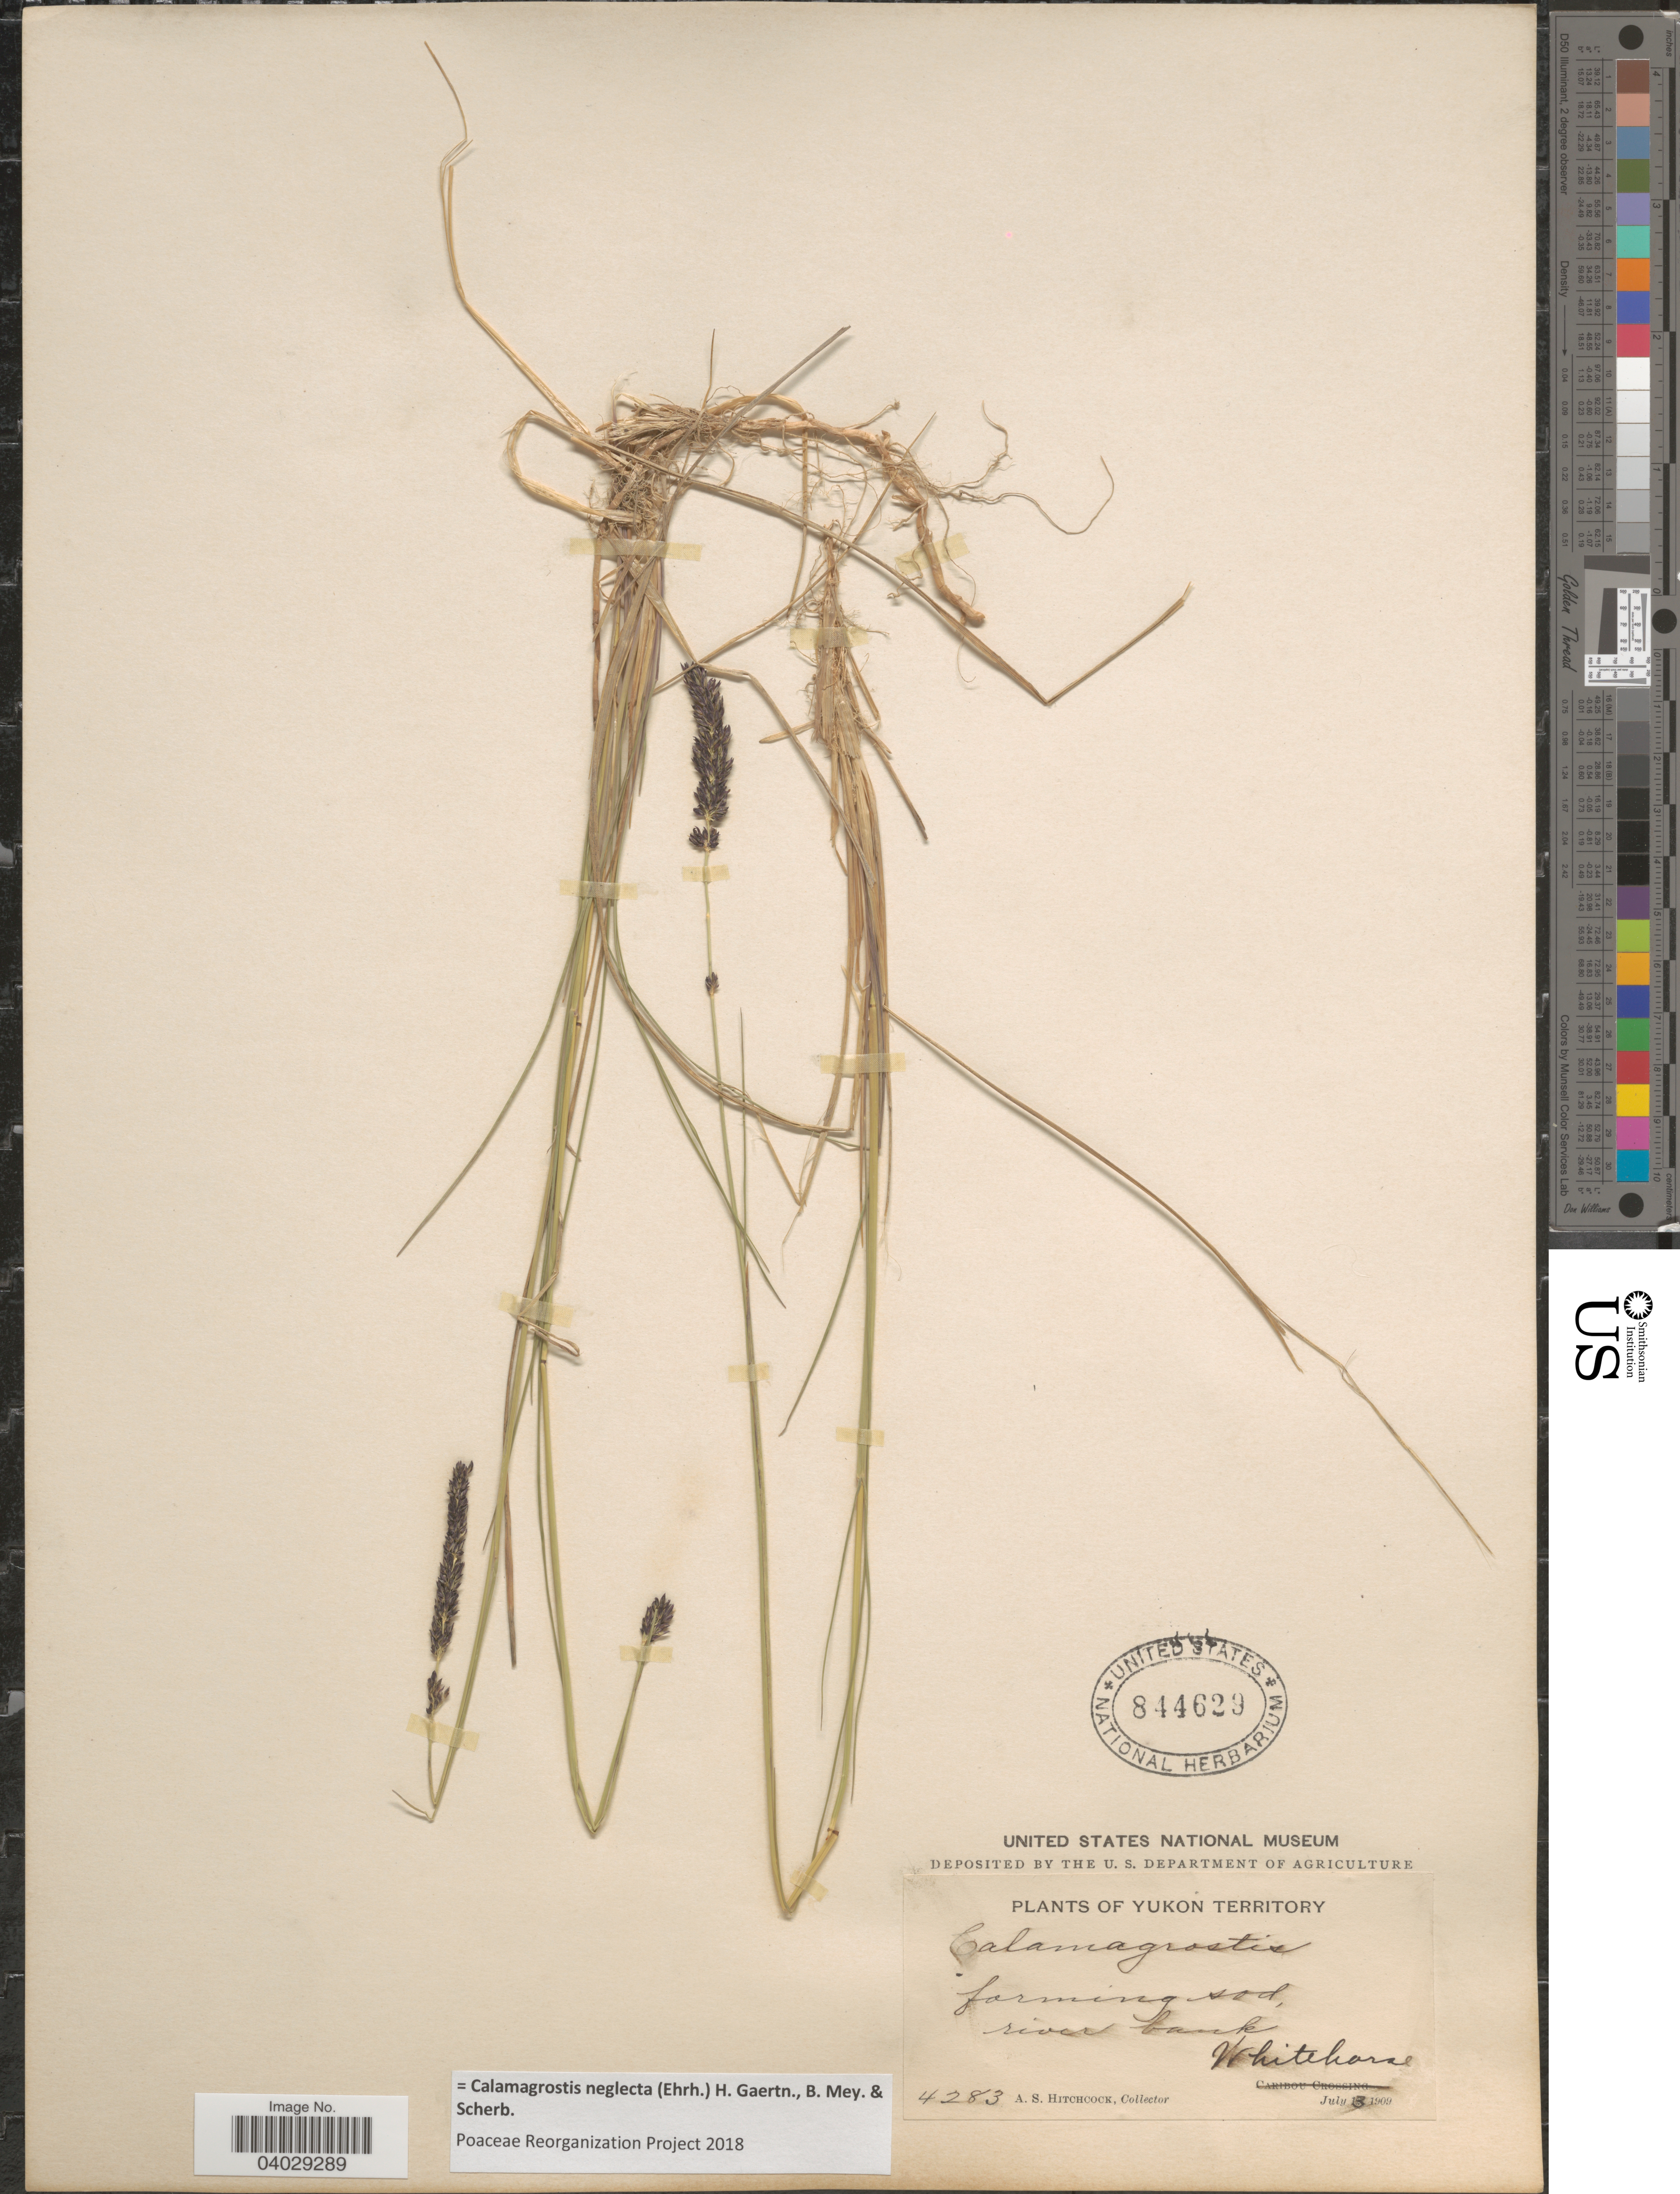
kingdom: Plantae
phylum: Tracheophyta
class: Liliopsida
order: Poales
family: Poaceae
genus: Calamagrostis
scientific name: Calamagrostis neglecta (Ehrh.) Gaertner et al.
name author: (Ehrhart) G. Gaertn. et al.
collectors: A. S. Hitchcock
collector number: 4283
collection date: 1909-07-13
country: Canada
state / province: Yukon Territory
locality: River bank. Whitehorse.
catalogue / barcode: US 844629